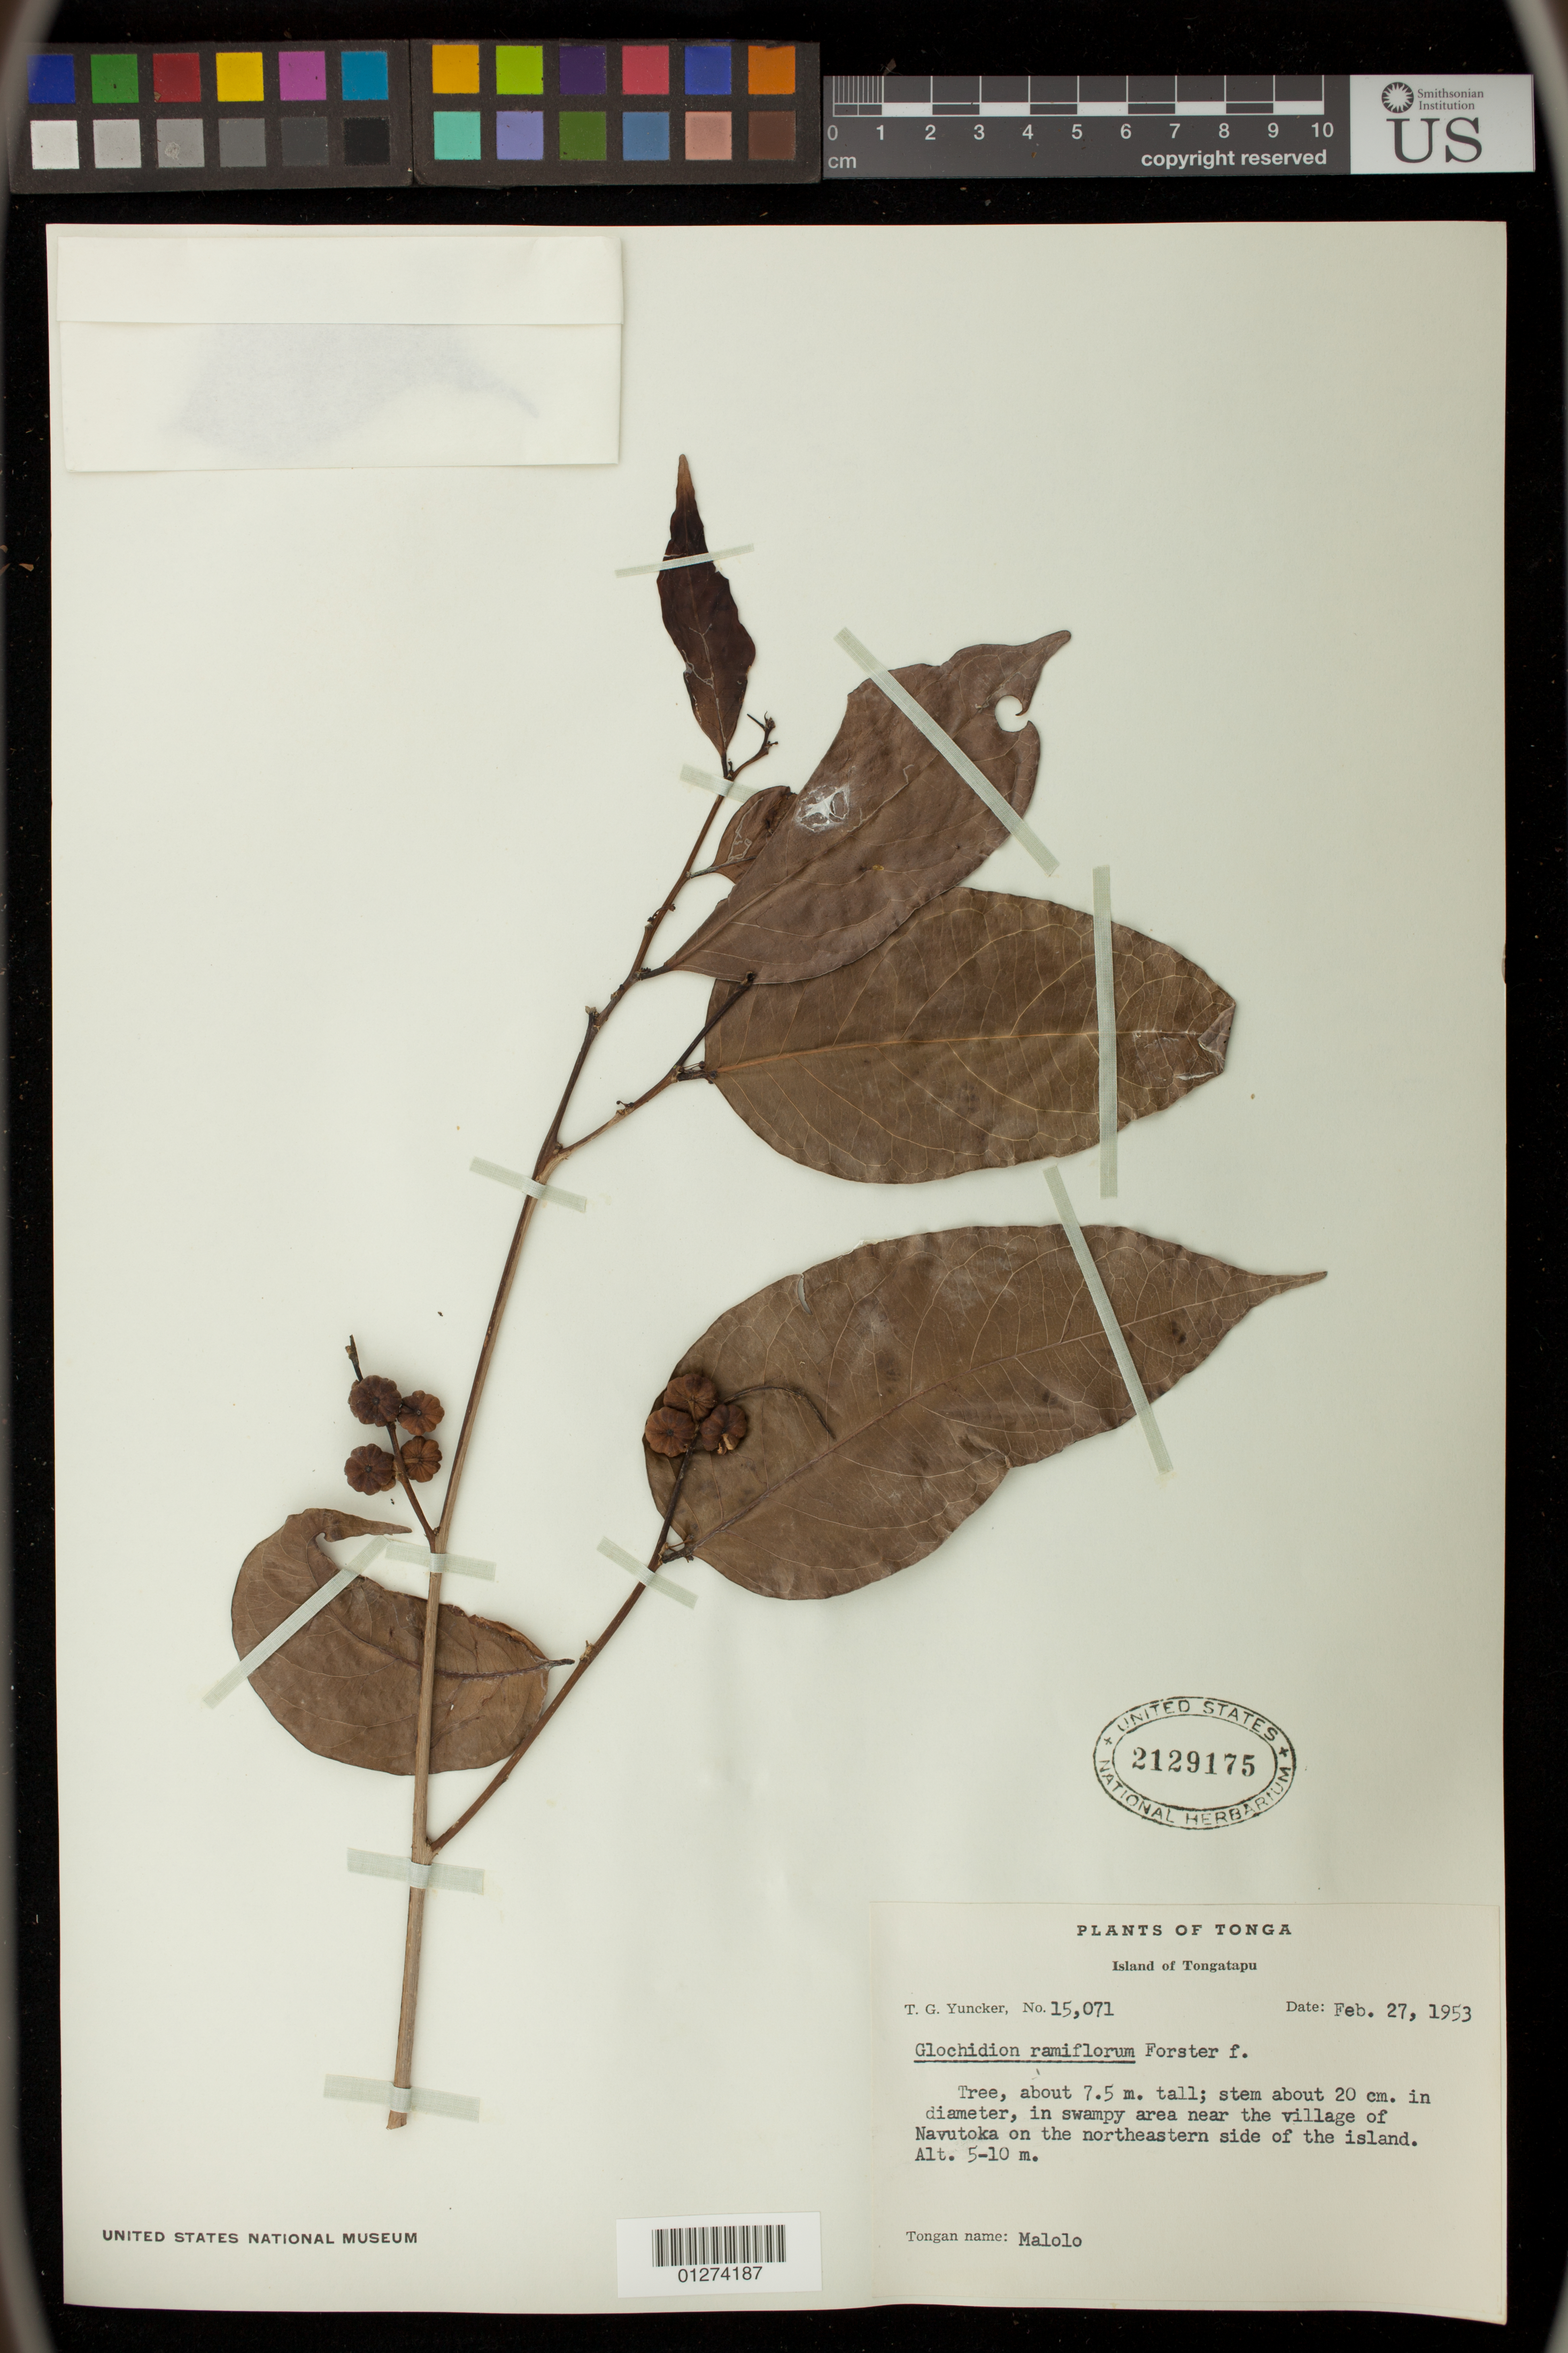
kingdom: Plantae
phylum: Tracheophyta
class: Magnoliopsida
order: Malpighiales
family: Phyllanthaceae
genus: Glochidion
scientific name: Glochidion ramiflorum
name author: J.R. Forst. & G. Forst.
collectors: T. G. Yuncker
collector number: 15071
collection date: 1953-02-27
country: Tonga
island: Tongatapu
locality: Near the village of Navutoka on the northeastern side of the island.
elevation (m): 5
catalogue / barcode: US 2129175